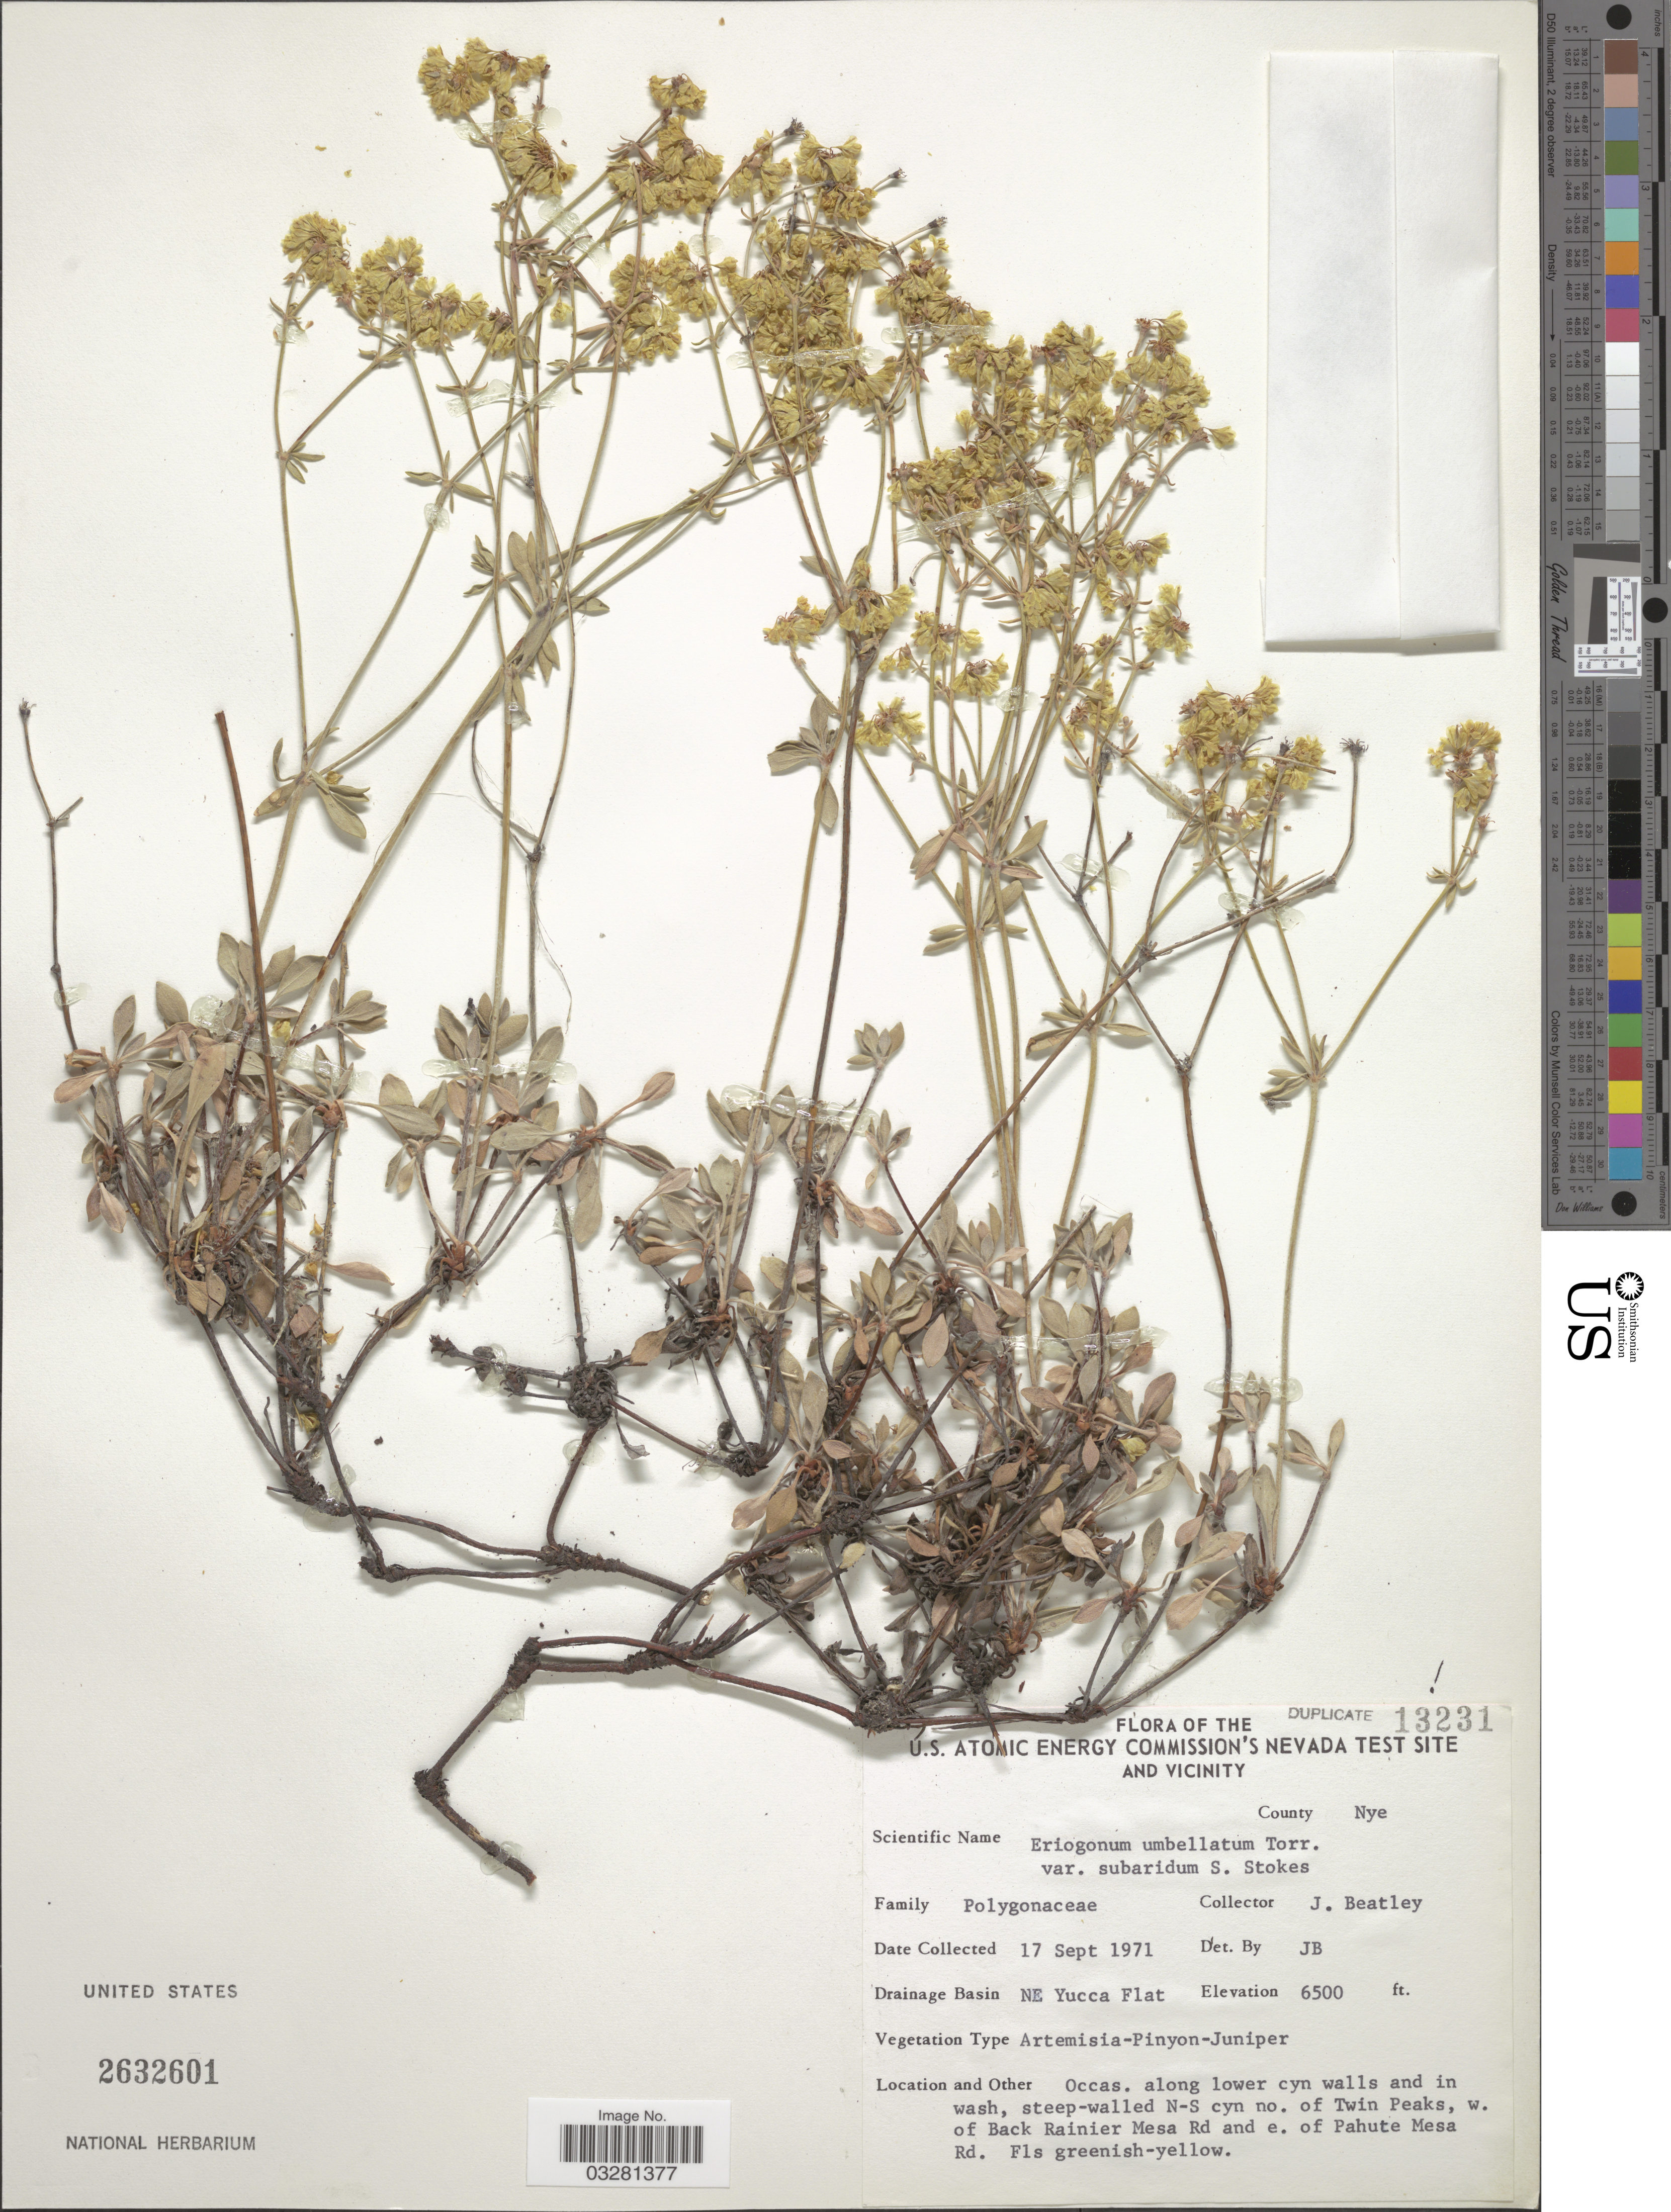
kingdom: Plantae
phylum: Tracheophyta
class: Magnoliopsida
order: Caryophyllales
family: Polygonaceae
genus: Eriogonum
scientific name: Eriogonum umbellatum var. umbellatum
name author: Torr.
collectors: J. C. Beatley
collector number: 13231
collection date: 1971-09-17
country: United States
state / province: Nevada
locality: U. S. Atomic Energy Commission's Nevada Test Site and Vicinity. County Nye. Drainage Basin NE Yucca Flat. Steep-walled N-S cyn no. of Twin Peaks, w. of Back Rainier Mesa Rd and e. of Pahute Mesa Rd.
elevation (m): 1981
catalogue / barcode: US 2632601